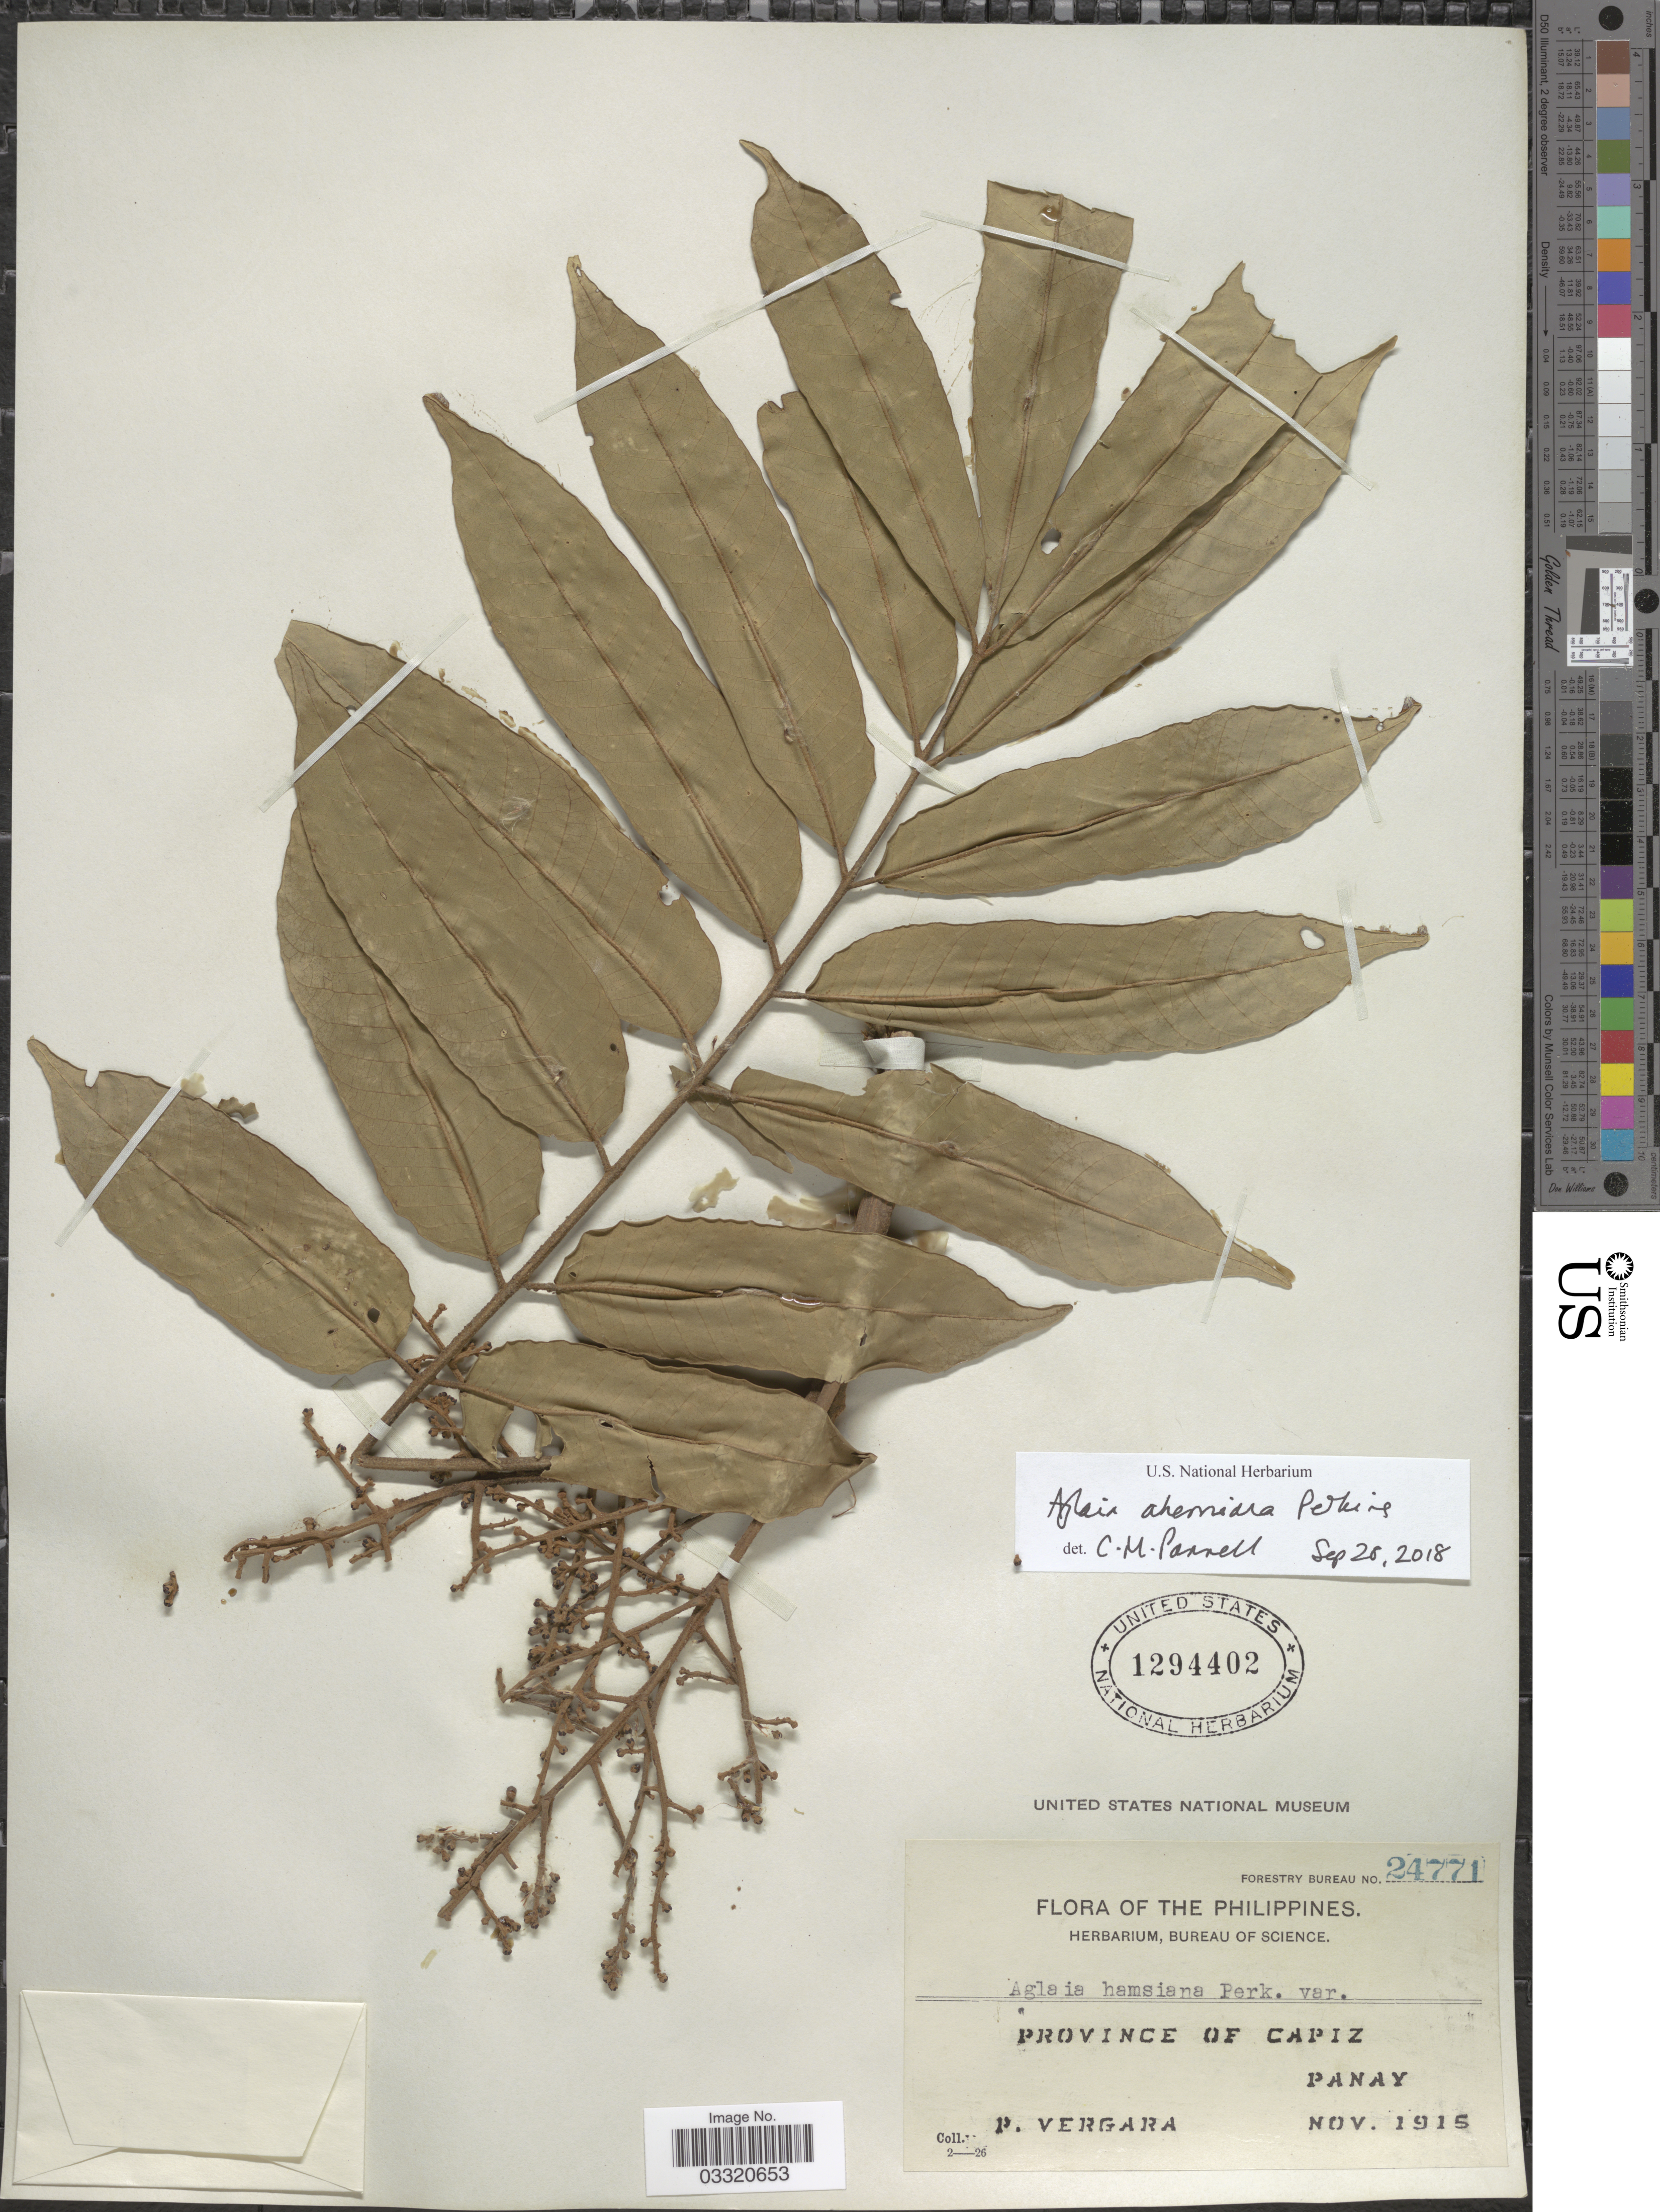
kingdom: Plantae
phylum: Tracheophyta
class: Magnoliopsida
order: Sapindales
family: Meliaceae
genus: Aglaia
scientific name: Aglaia aherniana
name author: Perkins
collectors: P. Vergara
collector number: Forestry Bureau 24771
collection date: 1915-11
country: Philippines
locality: Province of Capiz, Panay.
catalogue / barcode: US 1294402